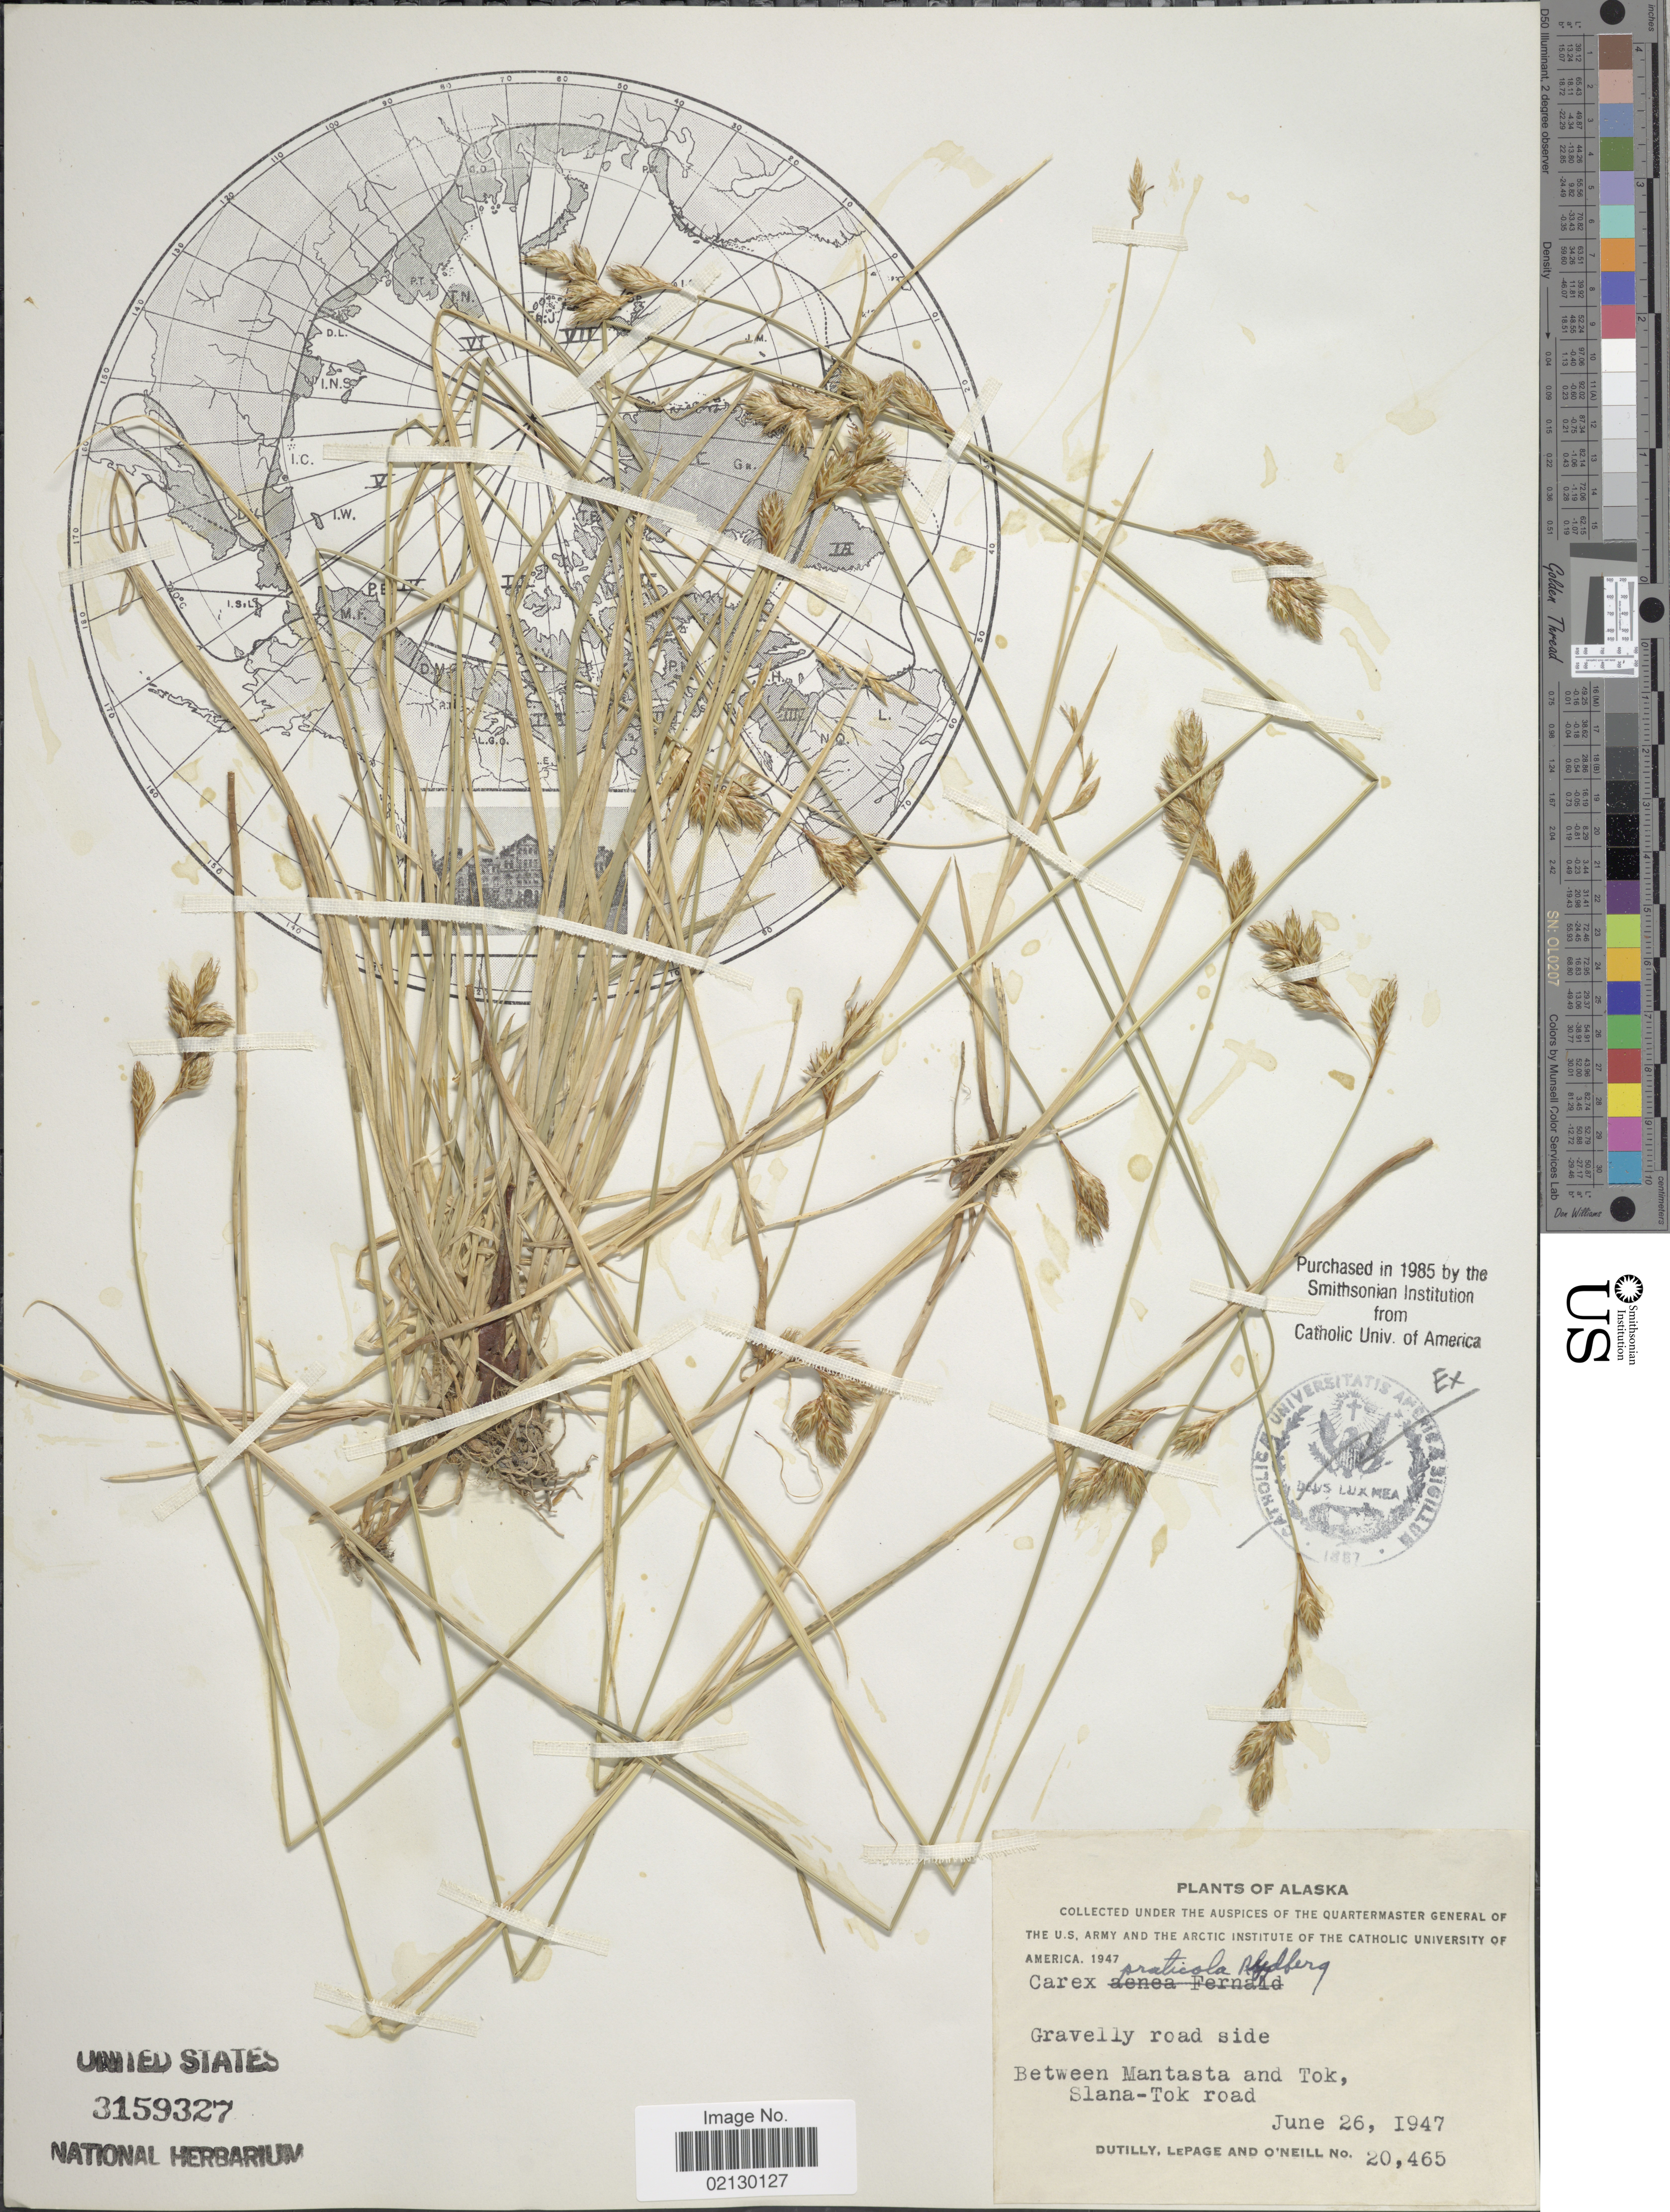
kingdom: Plantae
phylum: Tracheophyta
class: Liliopsida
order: Poales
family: Cyperaceae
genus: Carex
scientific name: Carex praticola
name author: Rydb.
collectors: -. Dutilly, -. LePage & O' Neill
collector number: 20465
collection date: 1947-06-26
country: United States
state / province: Alaska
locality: Between Mantasta and Tok, Slana-Tok road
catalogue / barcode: US 3159327